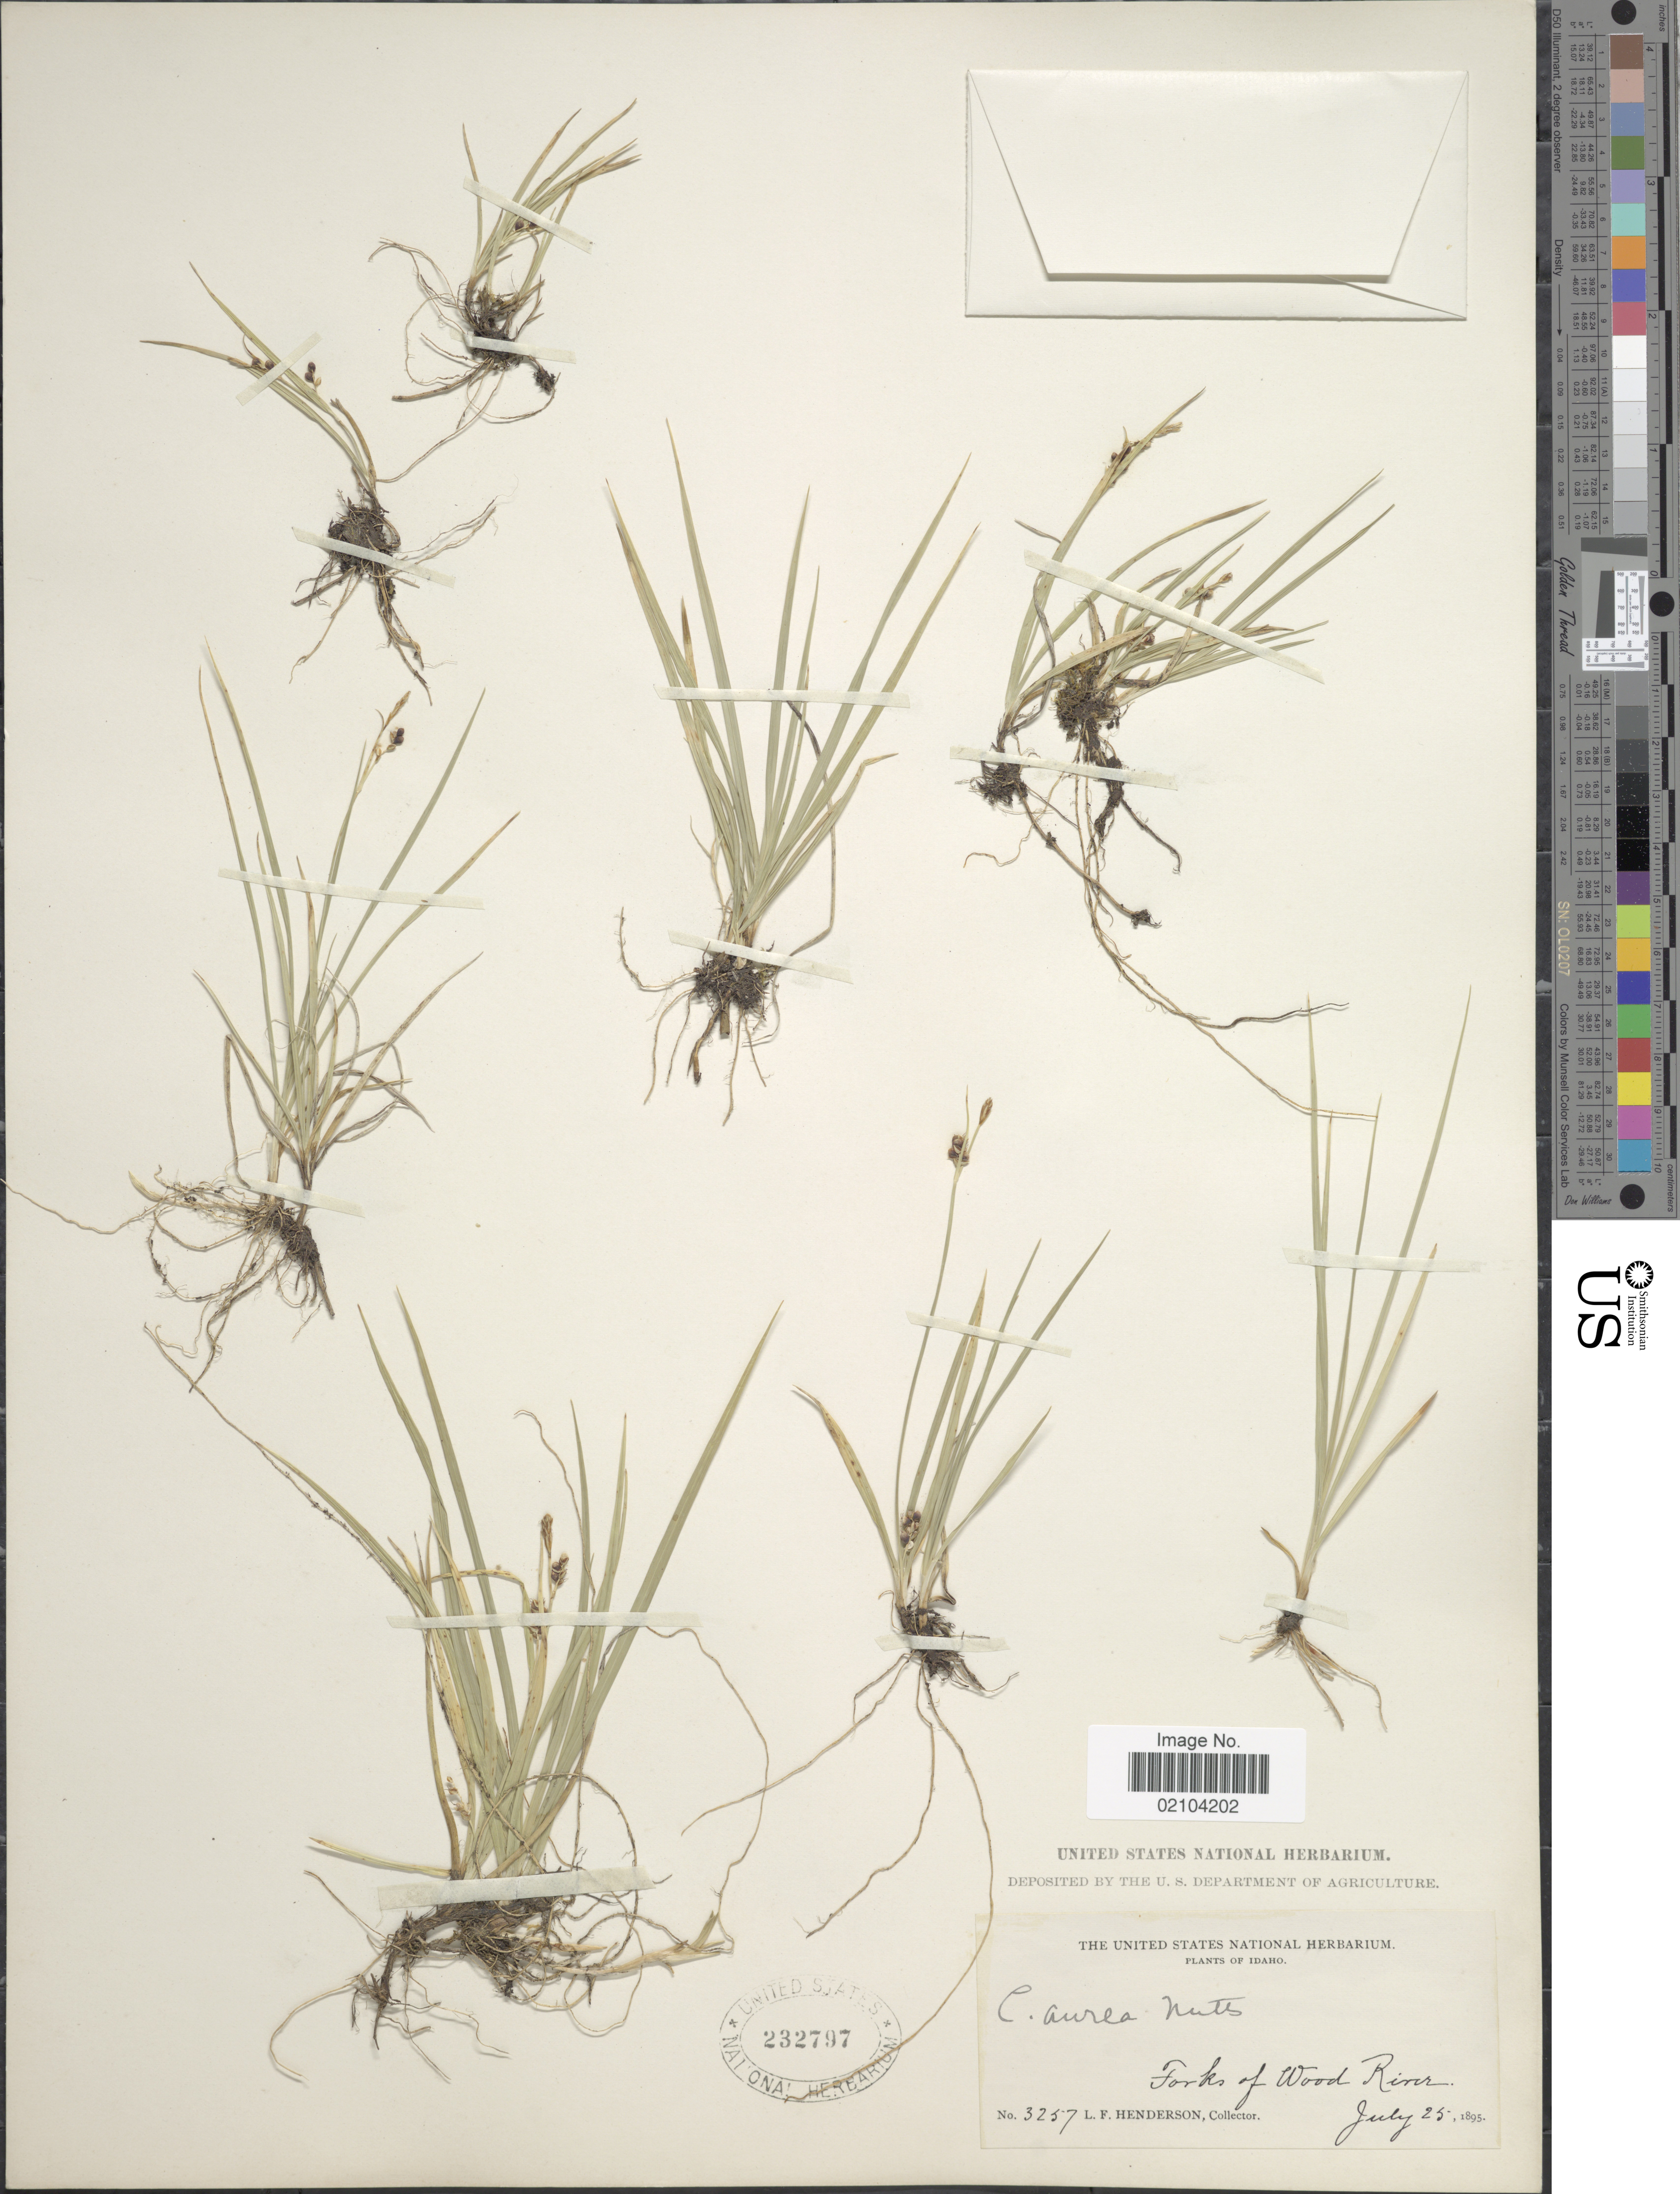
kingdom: Plantae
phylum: Tracheophyta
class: Liliopsida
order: Poales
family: Cyperaceae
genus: Carex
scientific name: Carex aurea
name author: Nutt.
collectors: L. Henderson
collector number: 3257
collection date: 1895-07-25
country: United States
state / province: Idaho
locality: Forks of Woods River.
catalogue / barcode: US 232797